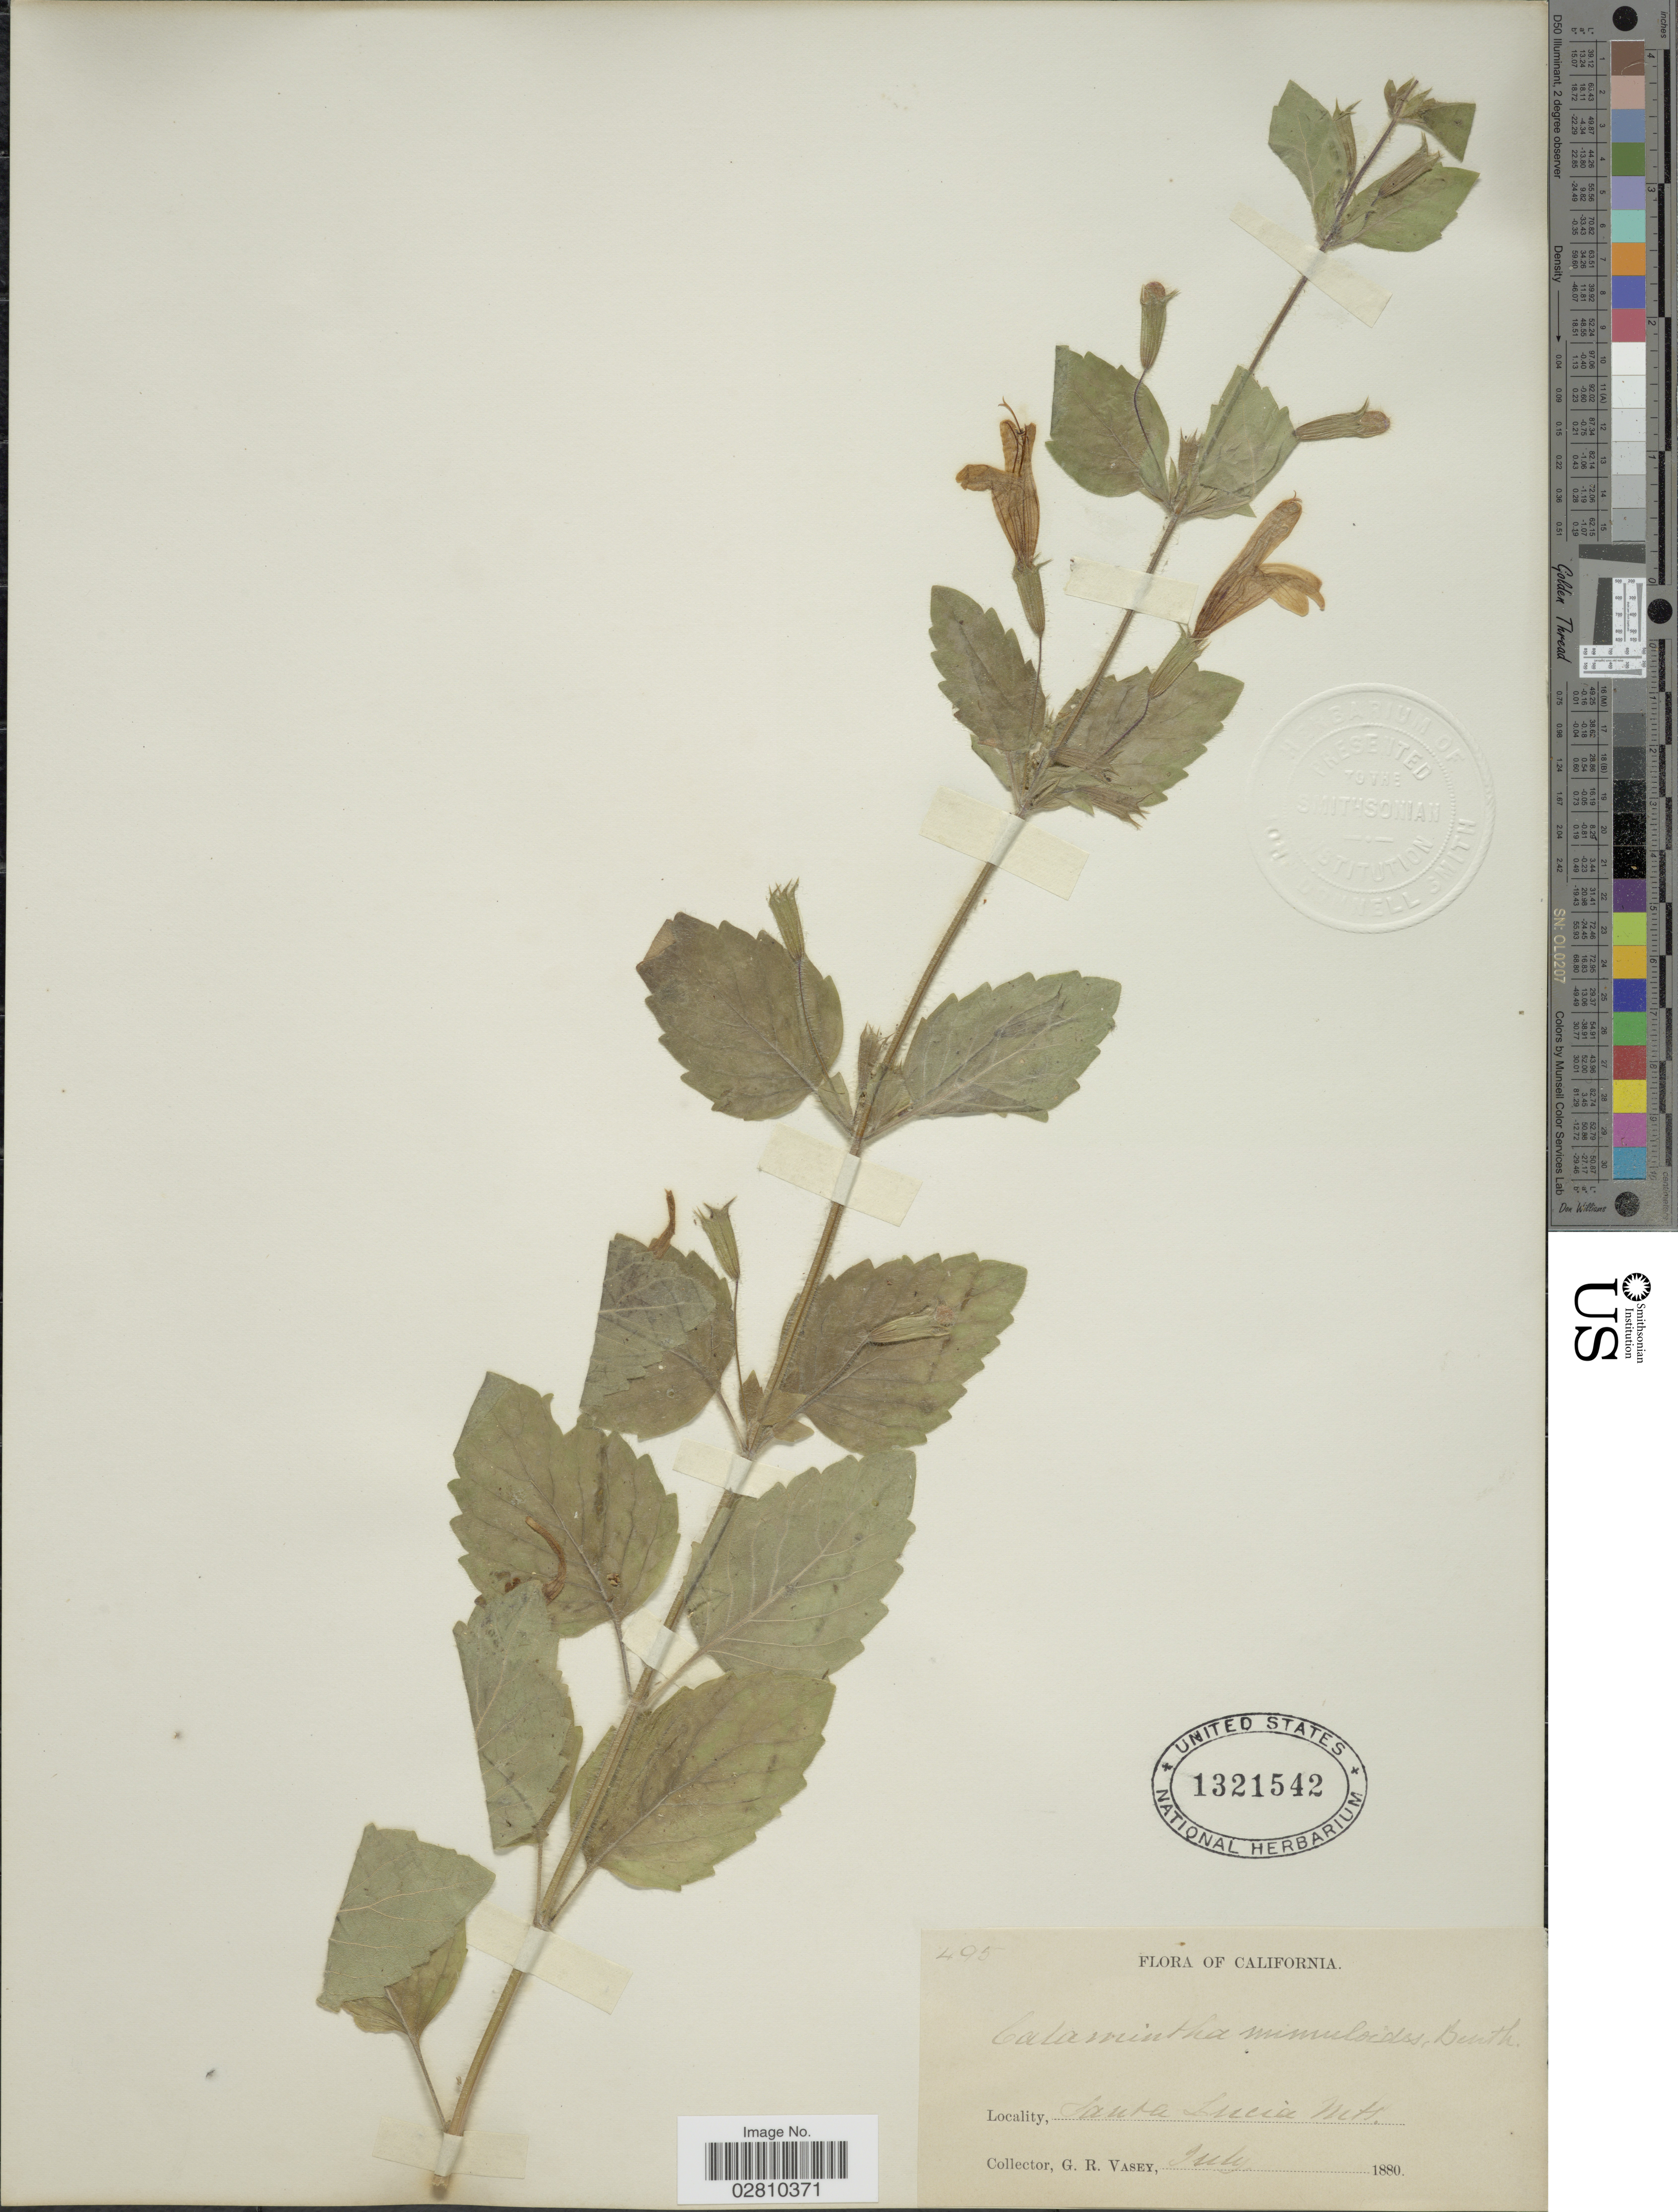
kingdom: Plantae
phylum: Tracheophyta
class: Magnoliopsida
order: Lamiales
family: Lamiaceae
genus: Clinopodium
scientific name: Clinopodium mimuloides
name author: (Benth.) Kuntze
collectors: G. R. Vasey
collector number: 495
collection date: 1880-07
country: United States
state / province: California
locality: Santa Lucia Mts.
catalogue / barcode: US 1321542